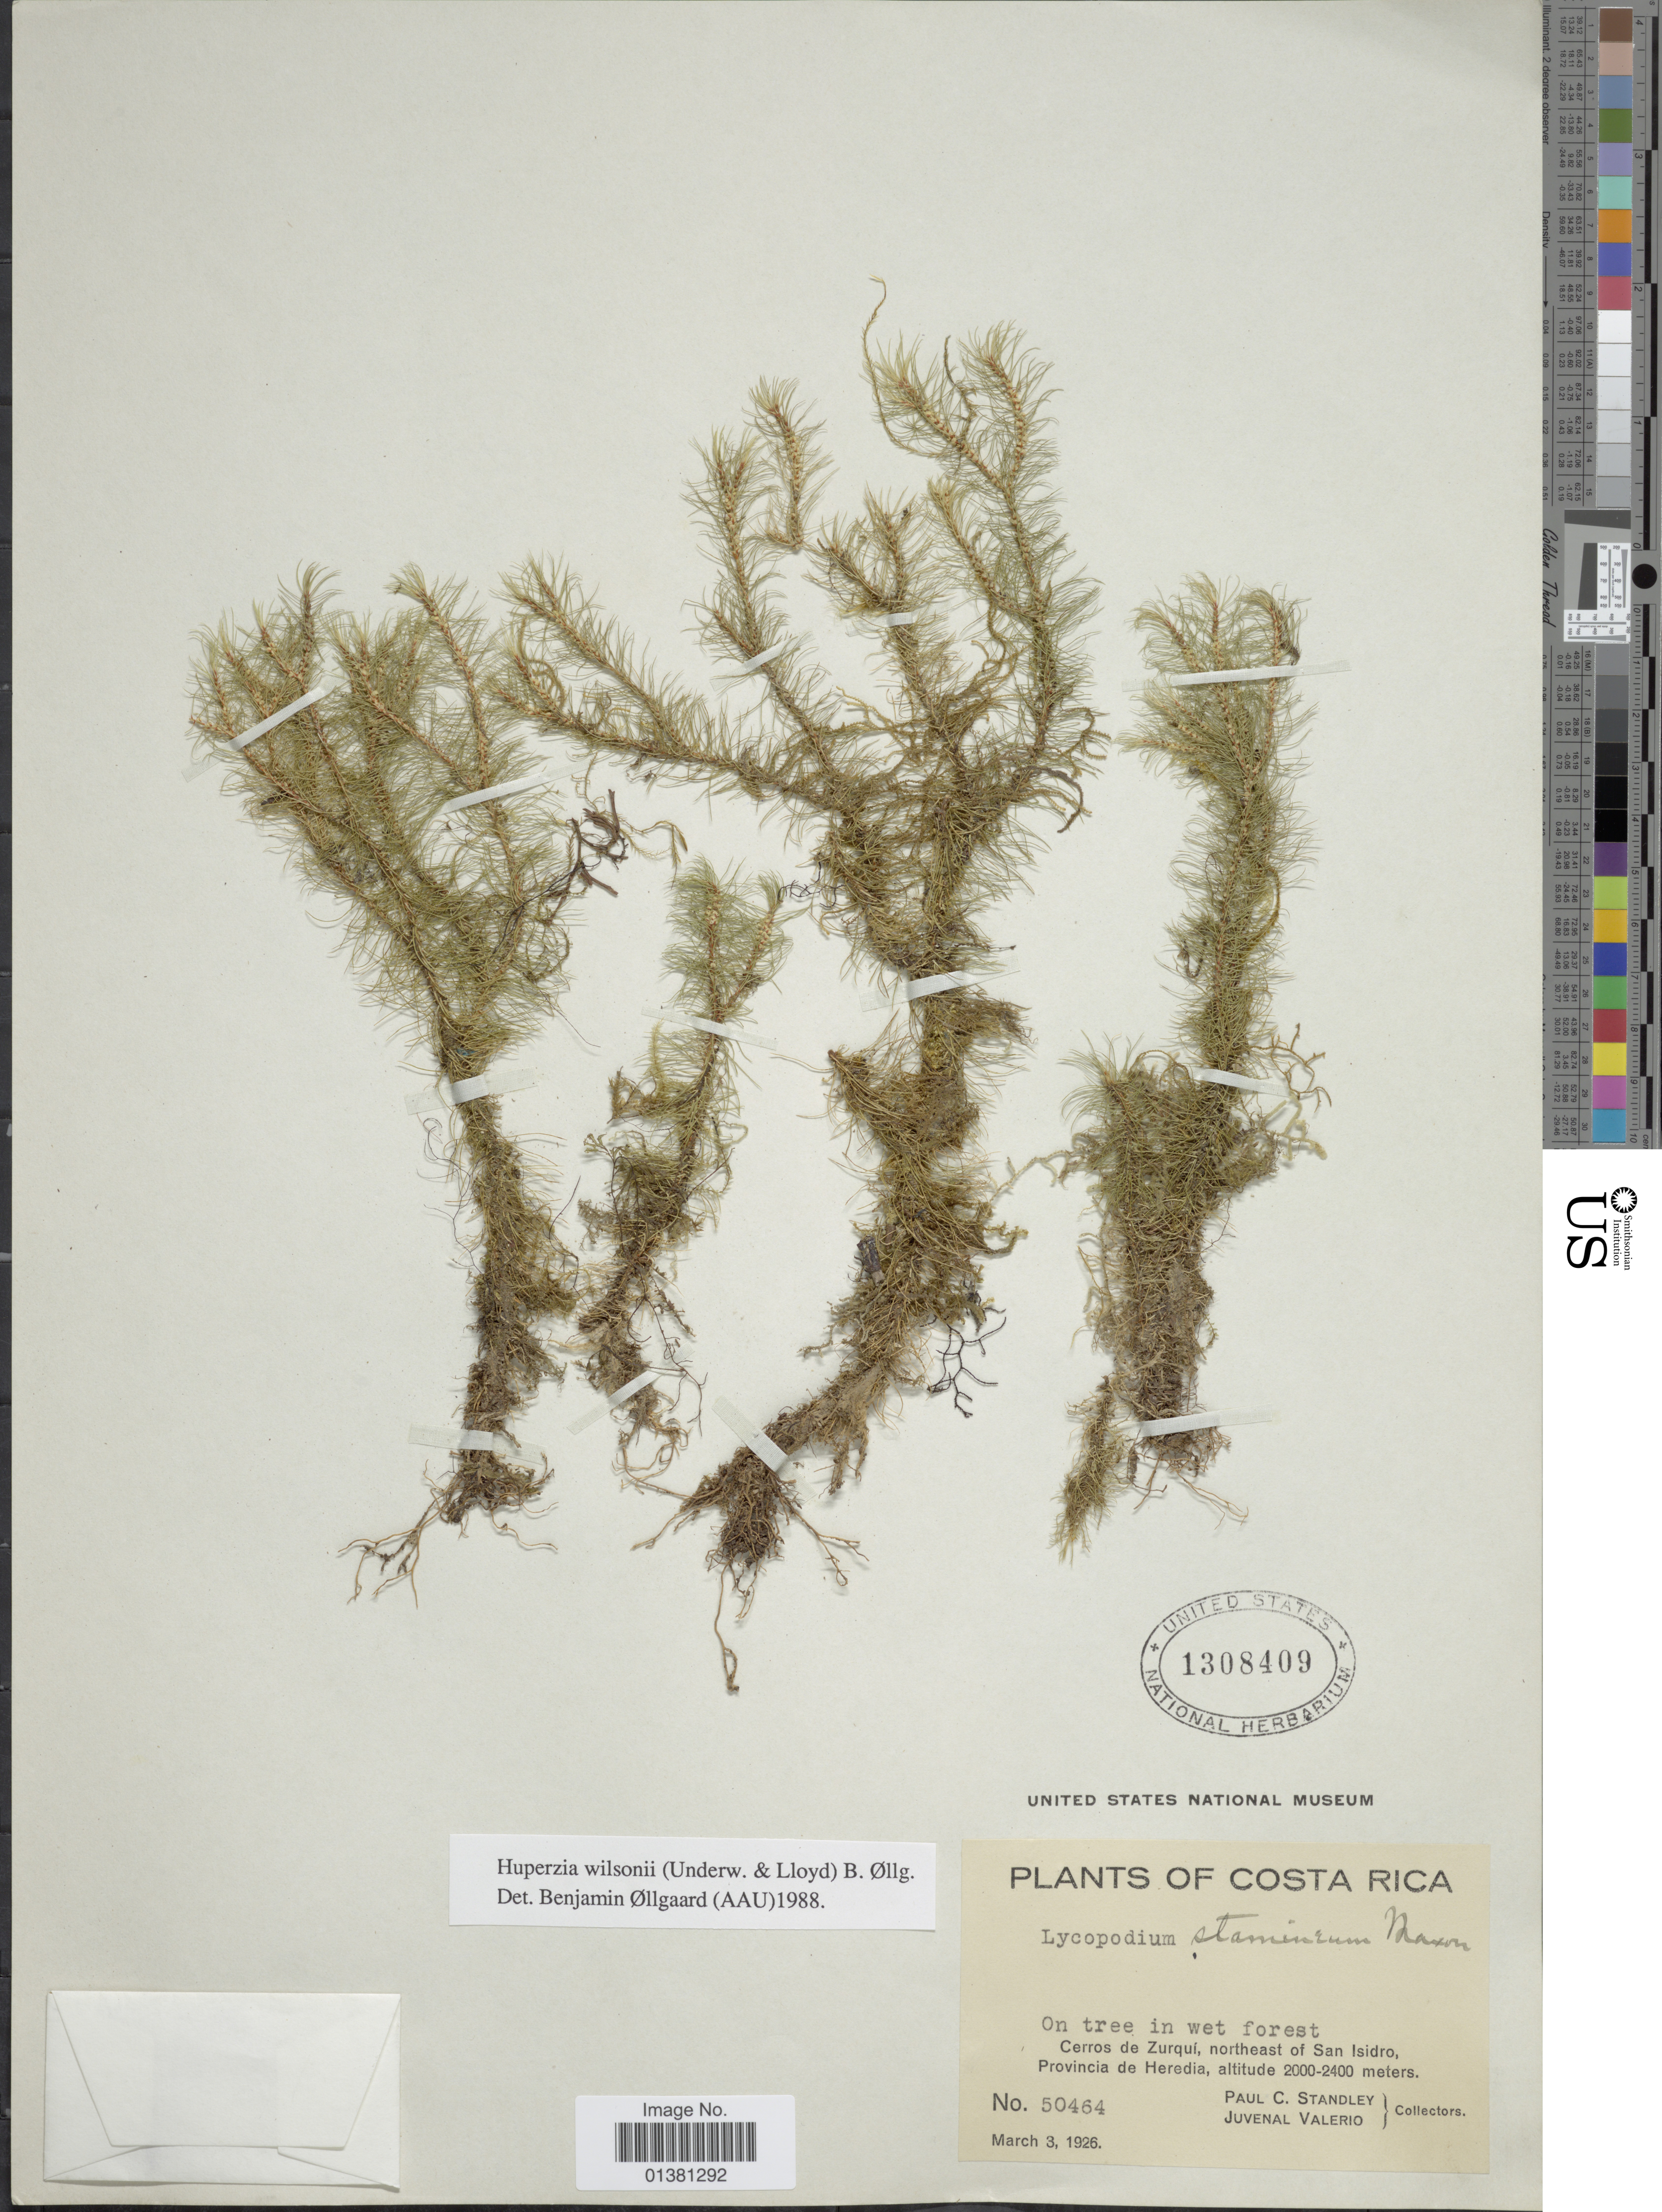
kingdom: Plantae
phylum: Tracheophyta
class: Lycopodiopsida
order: Lycopodiales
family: Lycopodiaceae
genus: Phlegmariurus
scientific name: Phlegmariurus wilsonii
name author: (Underw. & F.E. Lloyd) B. Øllg.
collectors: P. C. Standley & J. Valerio R.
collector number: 50464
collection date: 1926-03-03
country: Costa Rica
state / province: Heredia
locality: Cerros de Zurqui, northeast of San Isidro, provincia de Heredia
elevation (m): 2000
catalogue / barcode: US 1308409